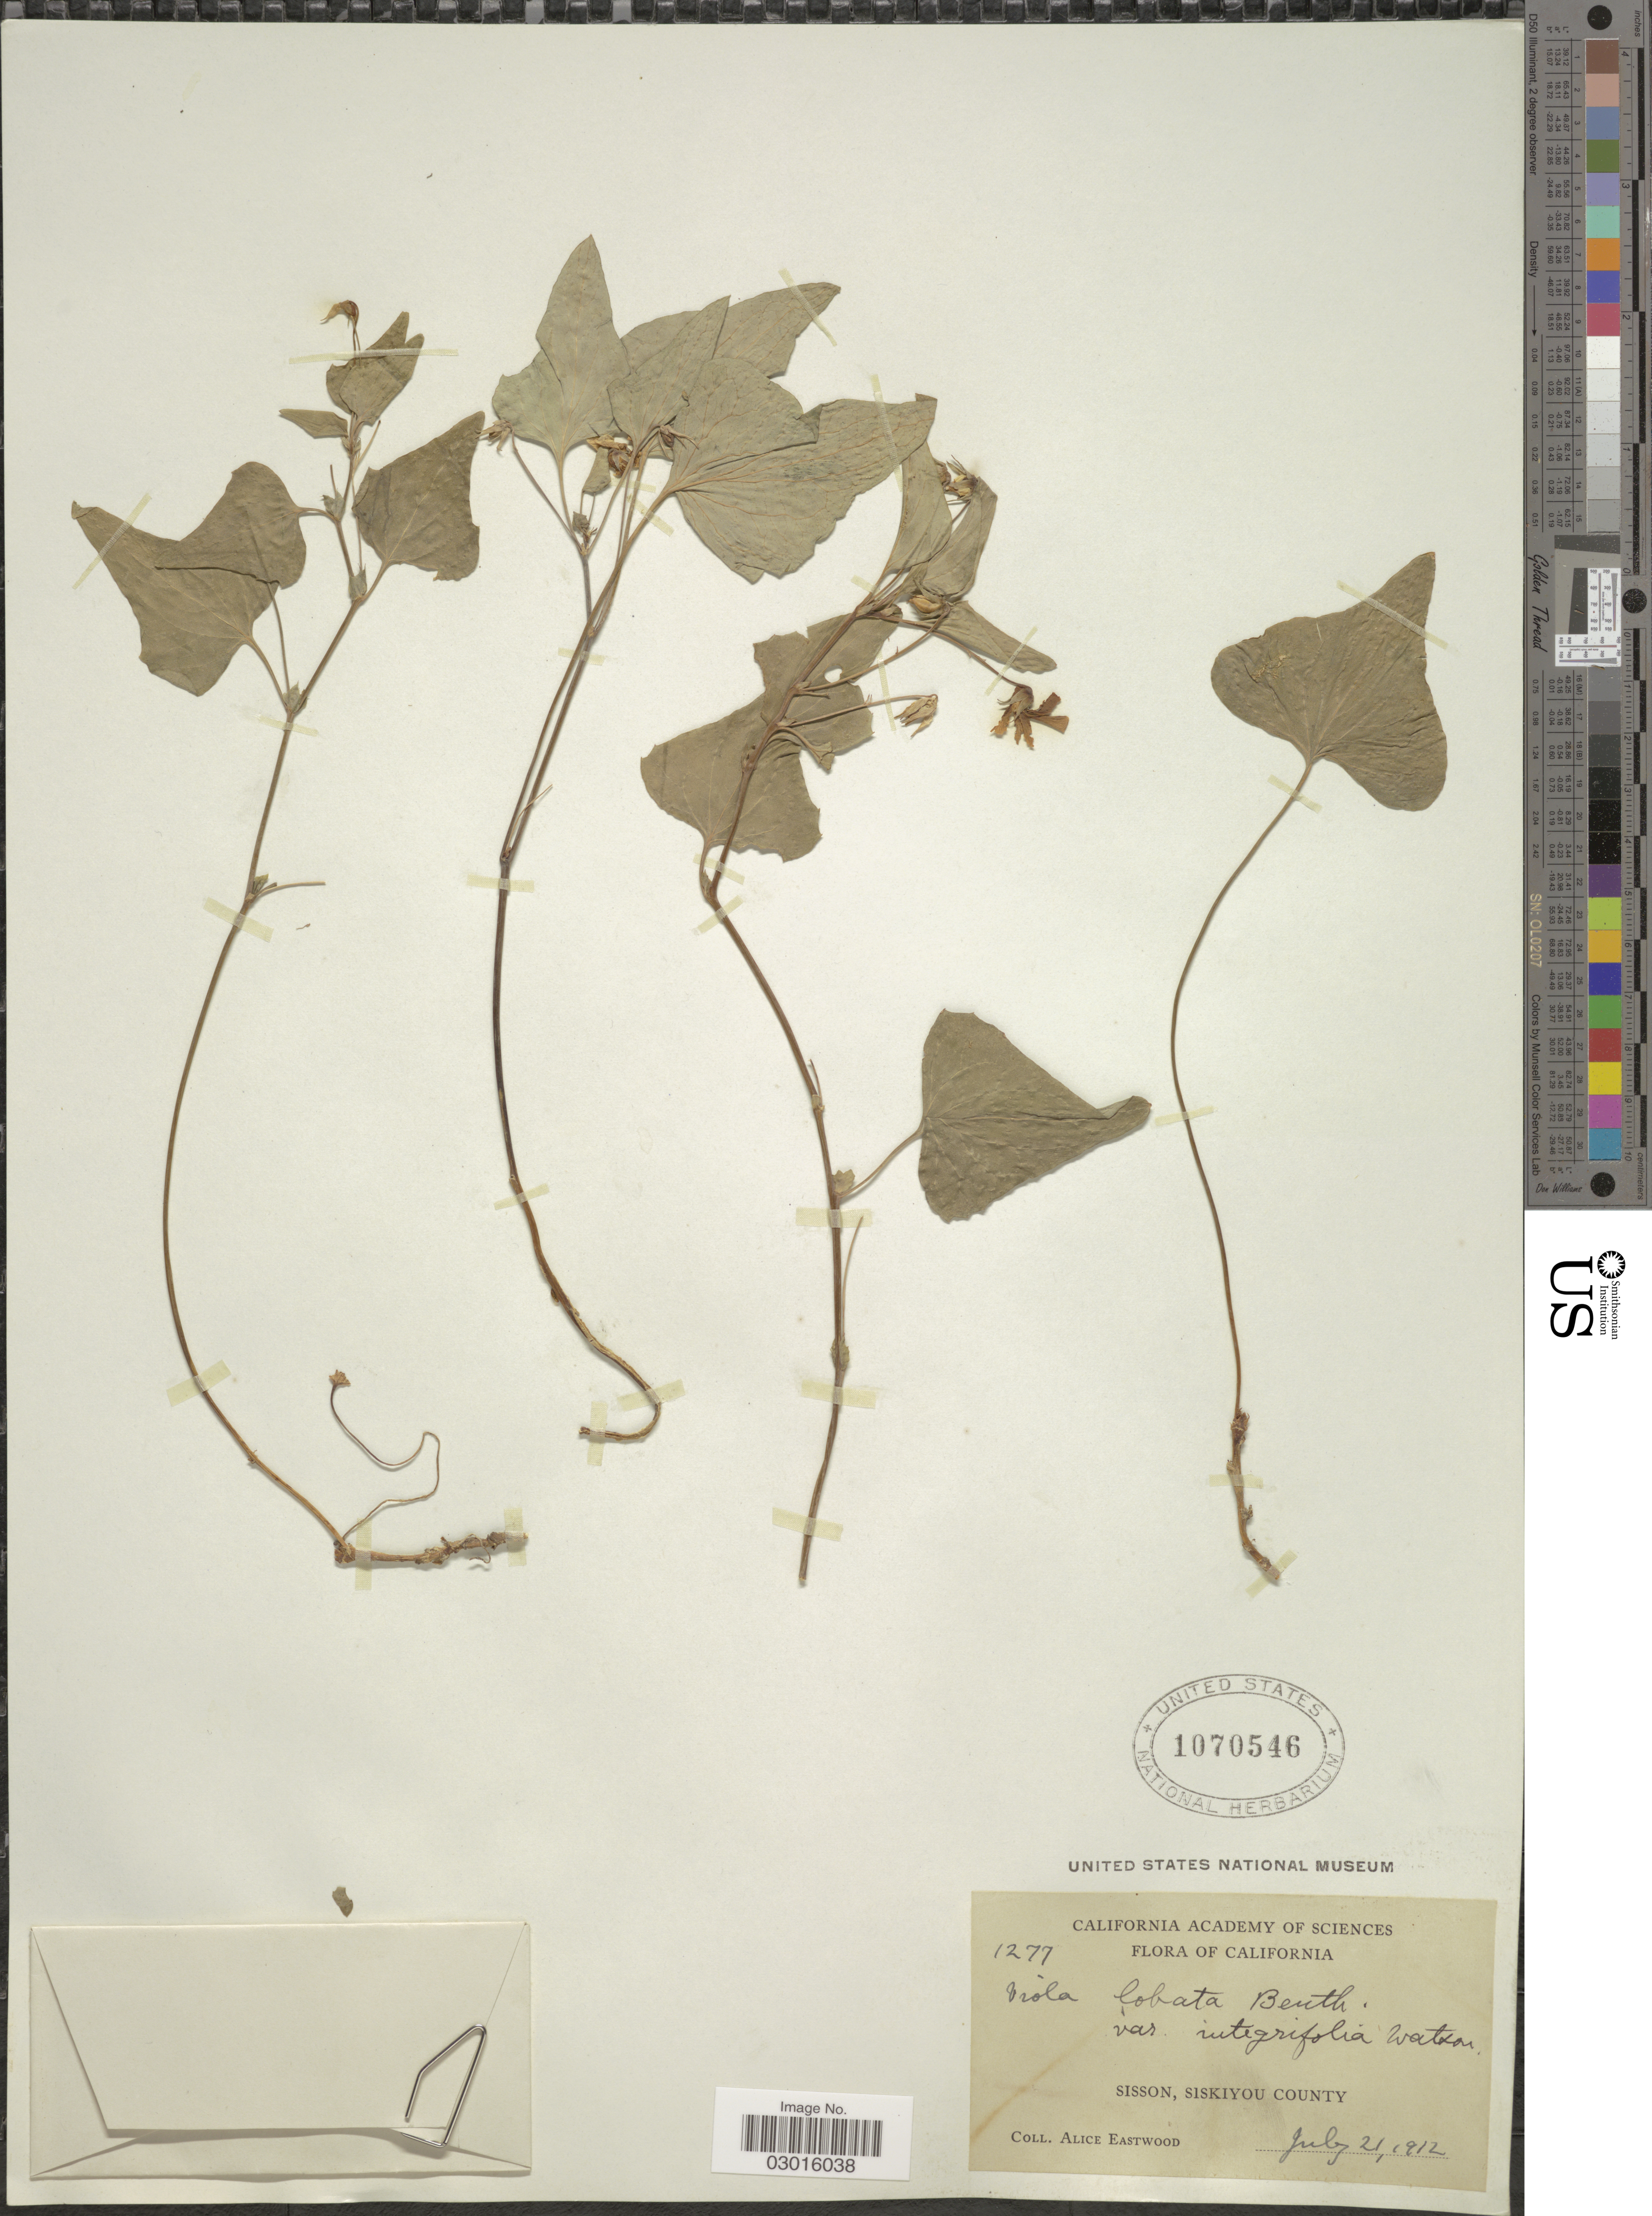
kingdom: Plantae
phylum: Tracheophyta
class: Magnoliopsida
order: Malpighiales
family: Violaceae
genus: Viola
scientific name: Viola lobata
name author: Benth.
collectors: A. Eastwood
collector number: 1277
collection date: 1912-07-21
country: United States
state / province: California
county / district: Siskiyou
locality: Sisson, Siskiyou County.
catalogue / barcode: US 1070546